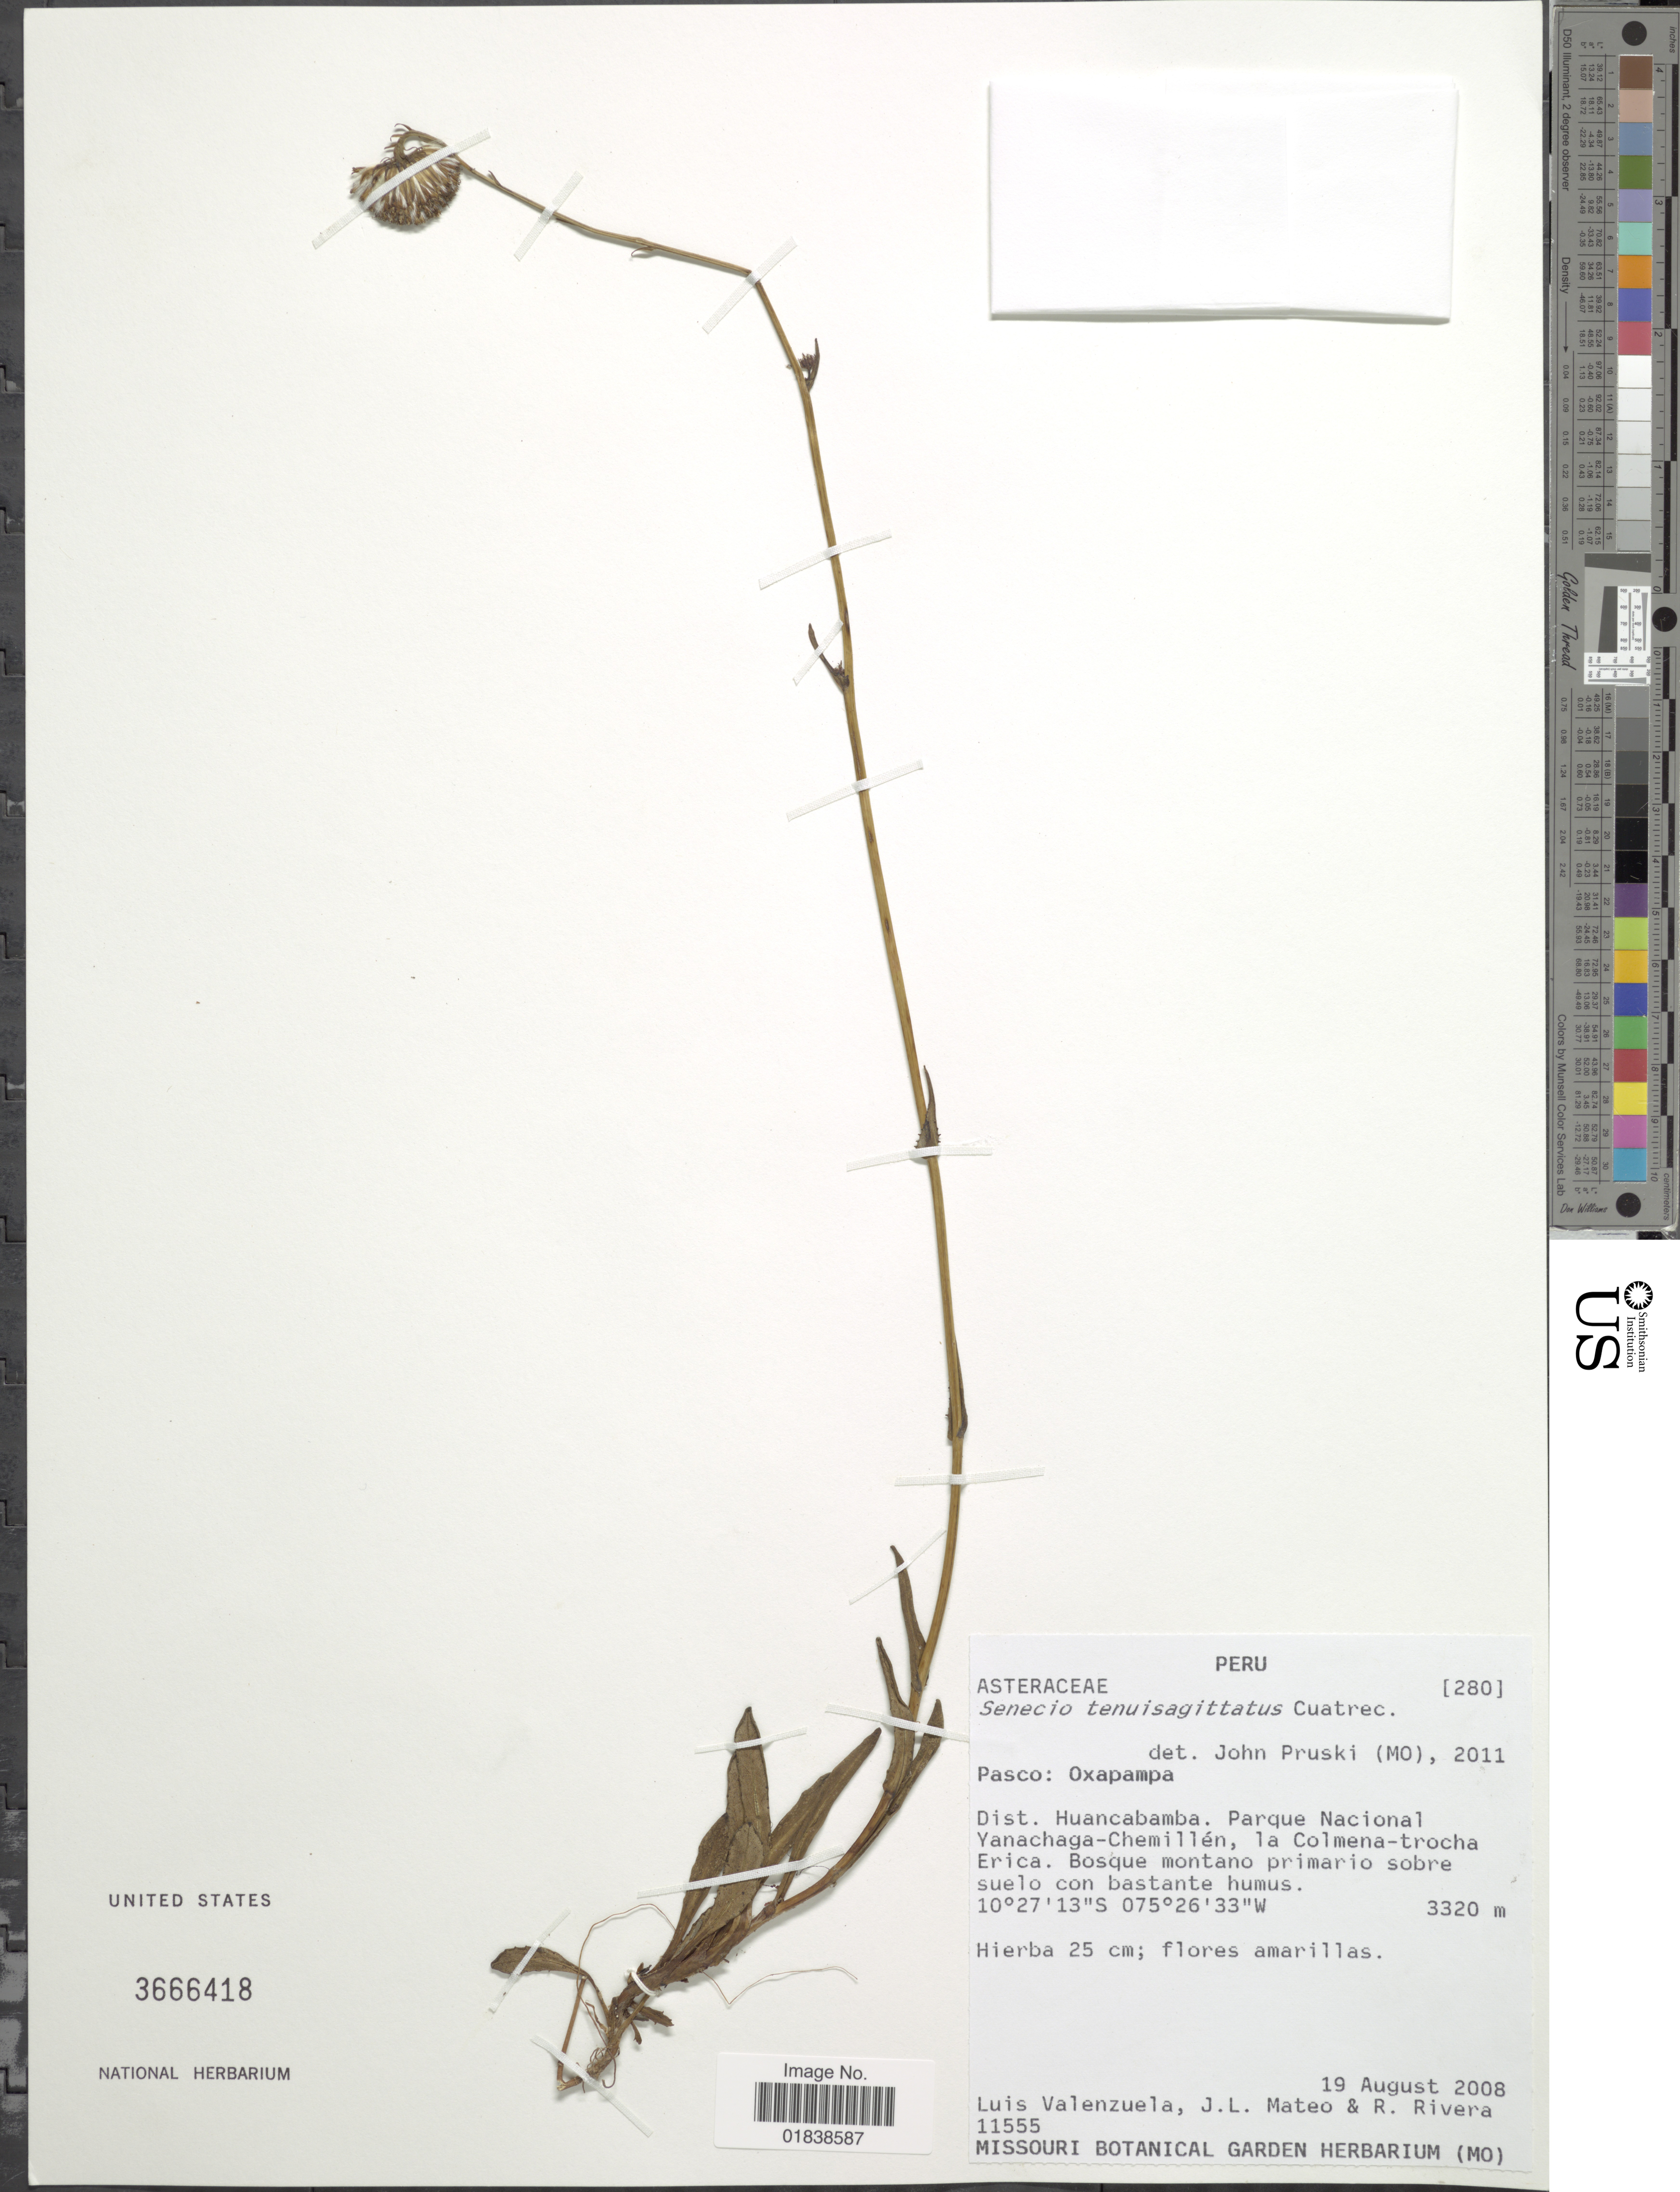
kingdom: Plantae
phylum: Tracheophyta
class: Magnoliopsida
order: Asterales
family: Asteraceae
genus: Senecio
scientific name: Senecio tenuisagittatus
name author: Cuatrec.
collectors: L. Valenzuela, J. Mateo & R. Rivera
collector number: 11555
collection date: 2008-08-19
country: Peru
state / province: Pasco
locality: Oxapampa, Dist. Huancabamba, Parque Nacional Yanachaga-Chemillen, la Colmena-trocha Erica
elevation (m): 3320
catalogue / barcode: US 3666418